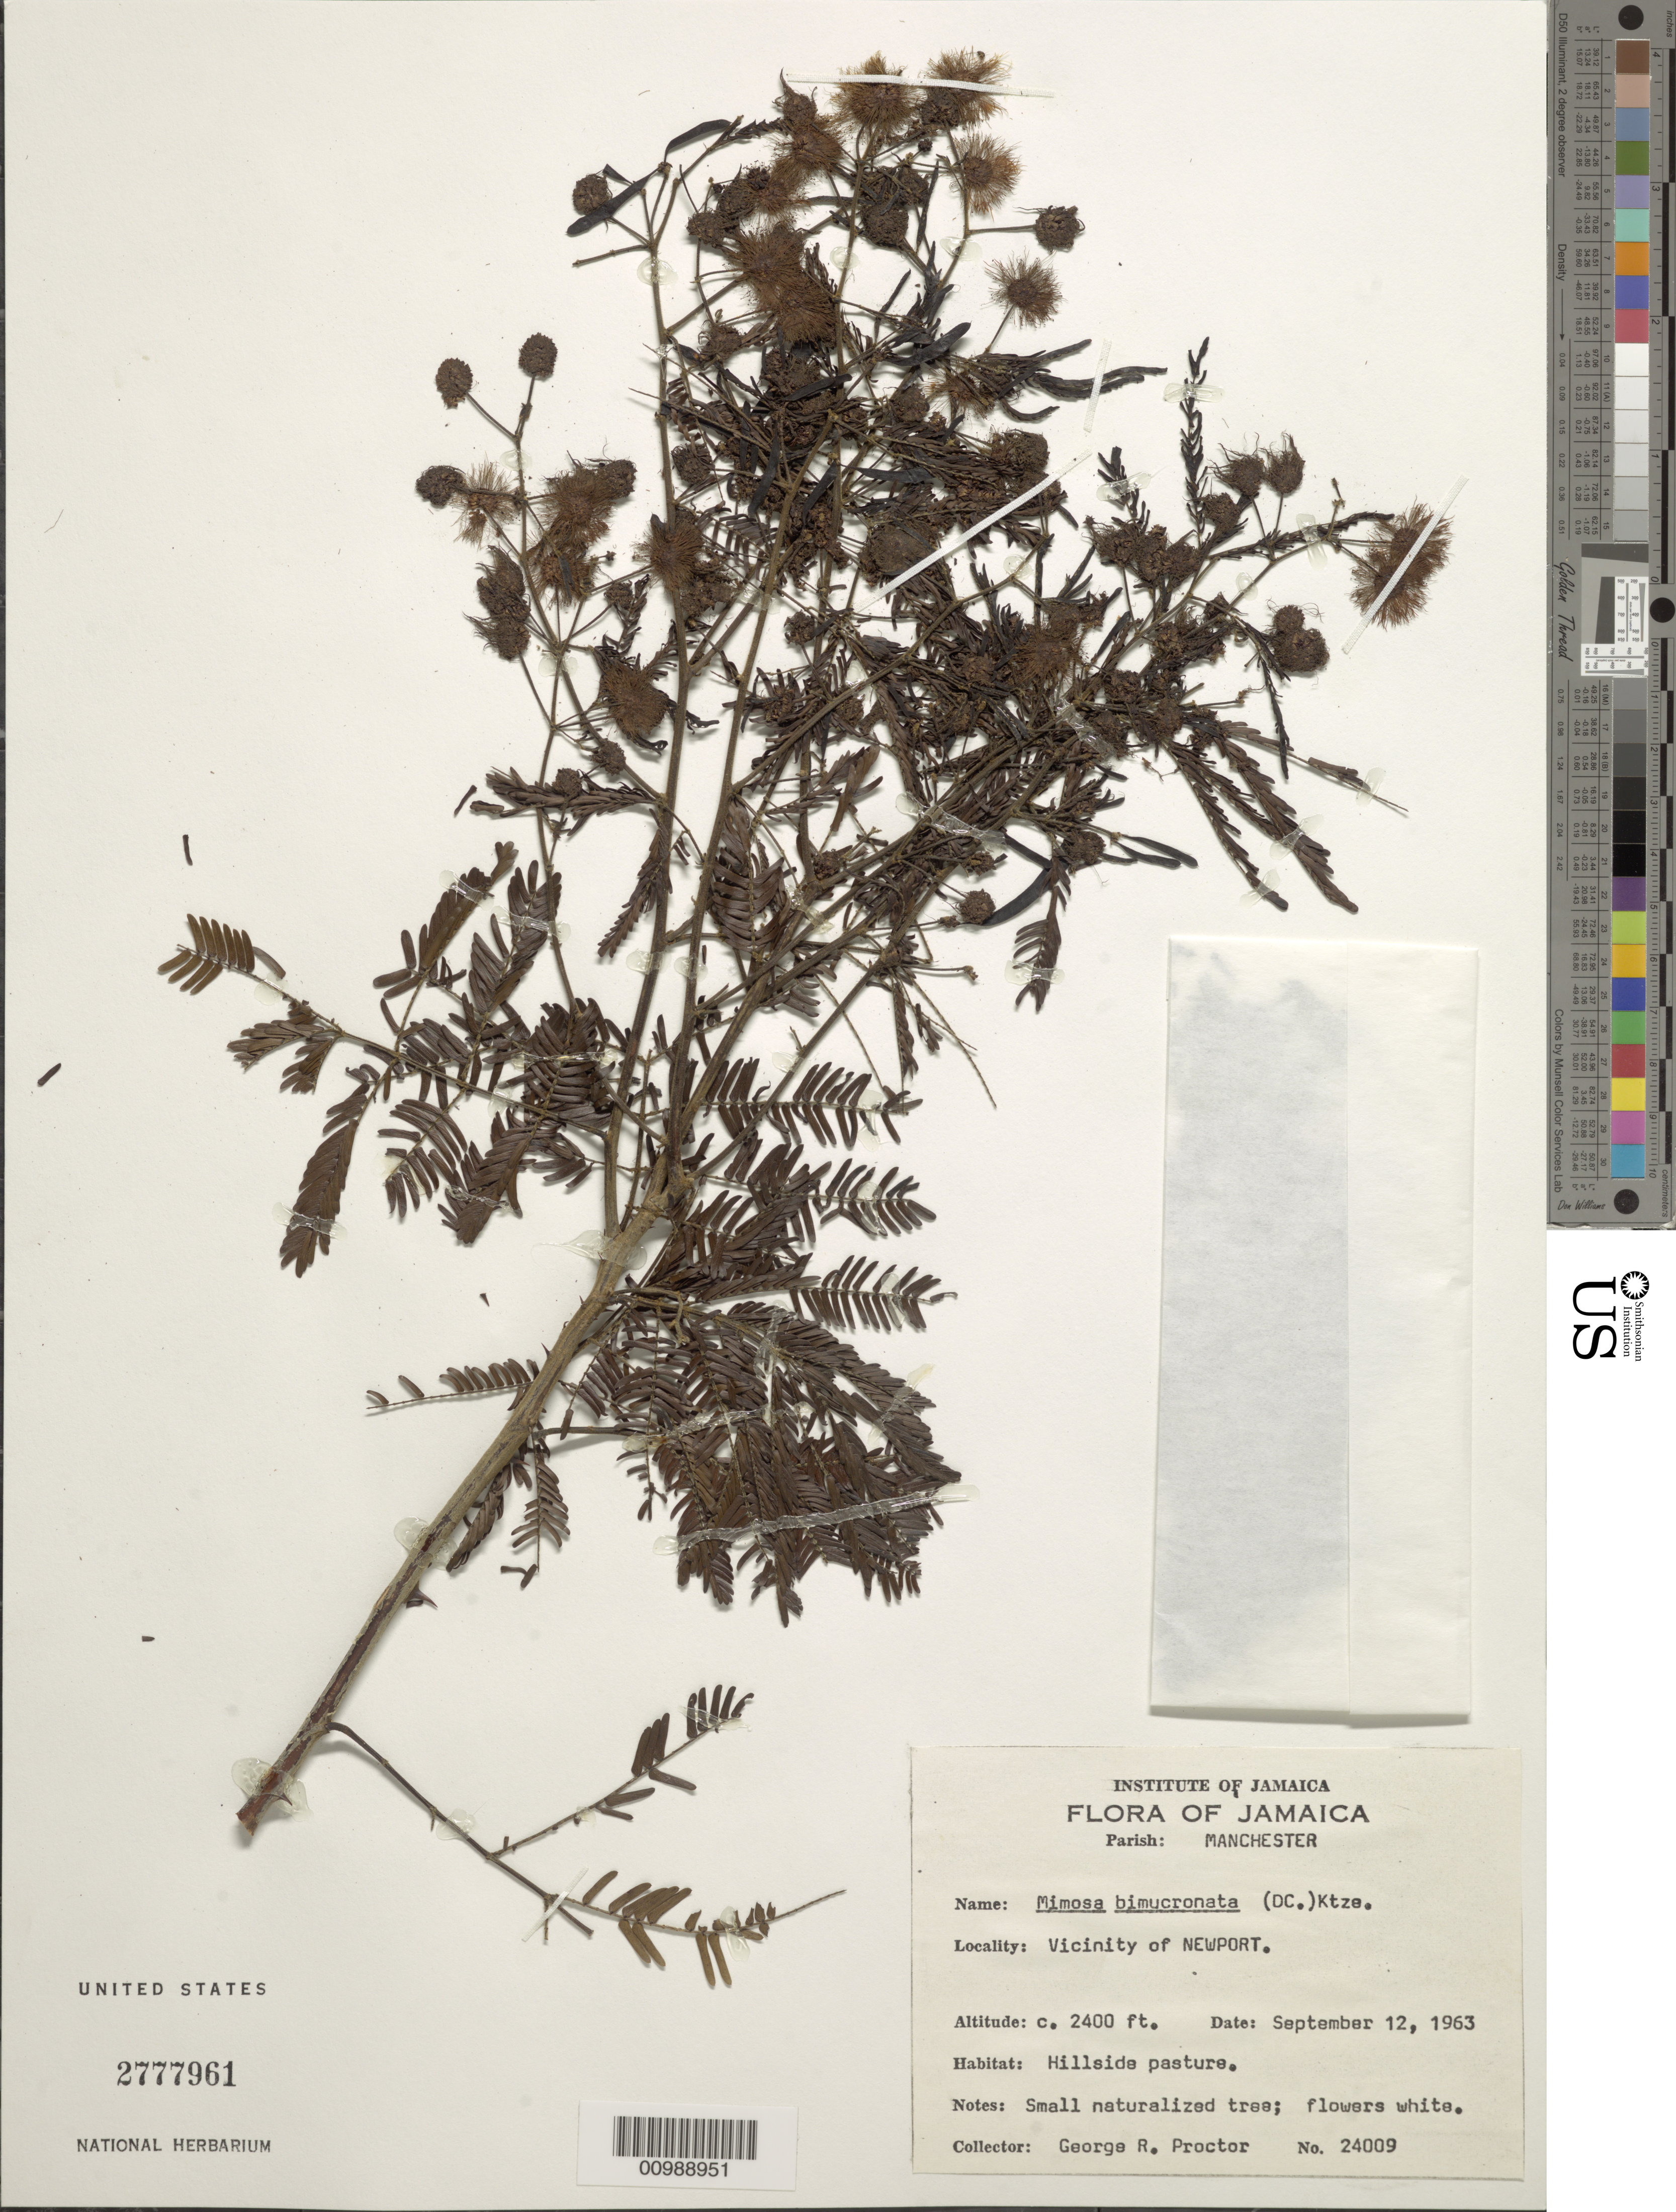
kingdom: Plantae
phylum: Tracheophyta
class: Magnoliopsida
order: Fabales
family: Fabaceae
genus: Mimosa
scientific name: Mimosa bimucronata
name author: (DC.) Kuntze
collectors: G. R. Proctor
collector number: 24009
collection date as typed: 12 Sep 1963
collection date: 1963-09-12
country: Jamaica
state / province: Manchester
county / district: Bath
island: Jamaica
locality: Vicinity of Newport.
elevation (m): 732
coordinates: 0 N, 0 E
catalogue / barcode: US 2777961